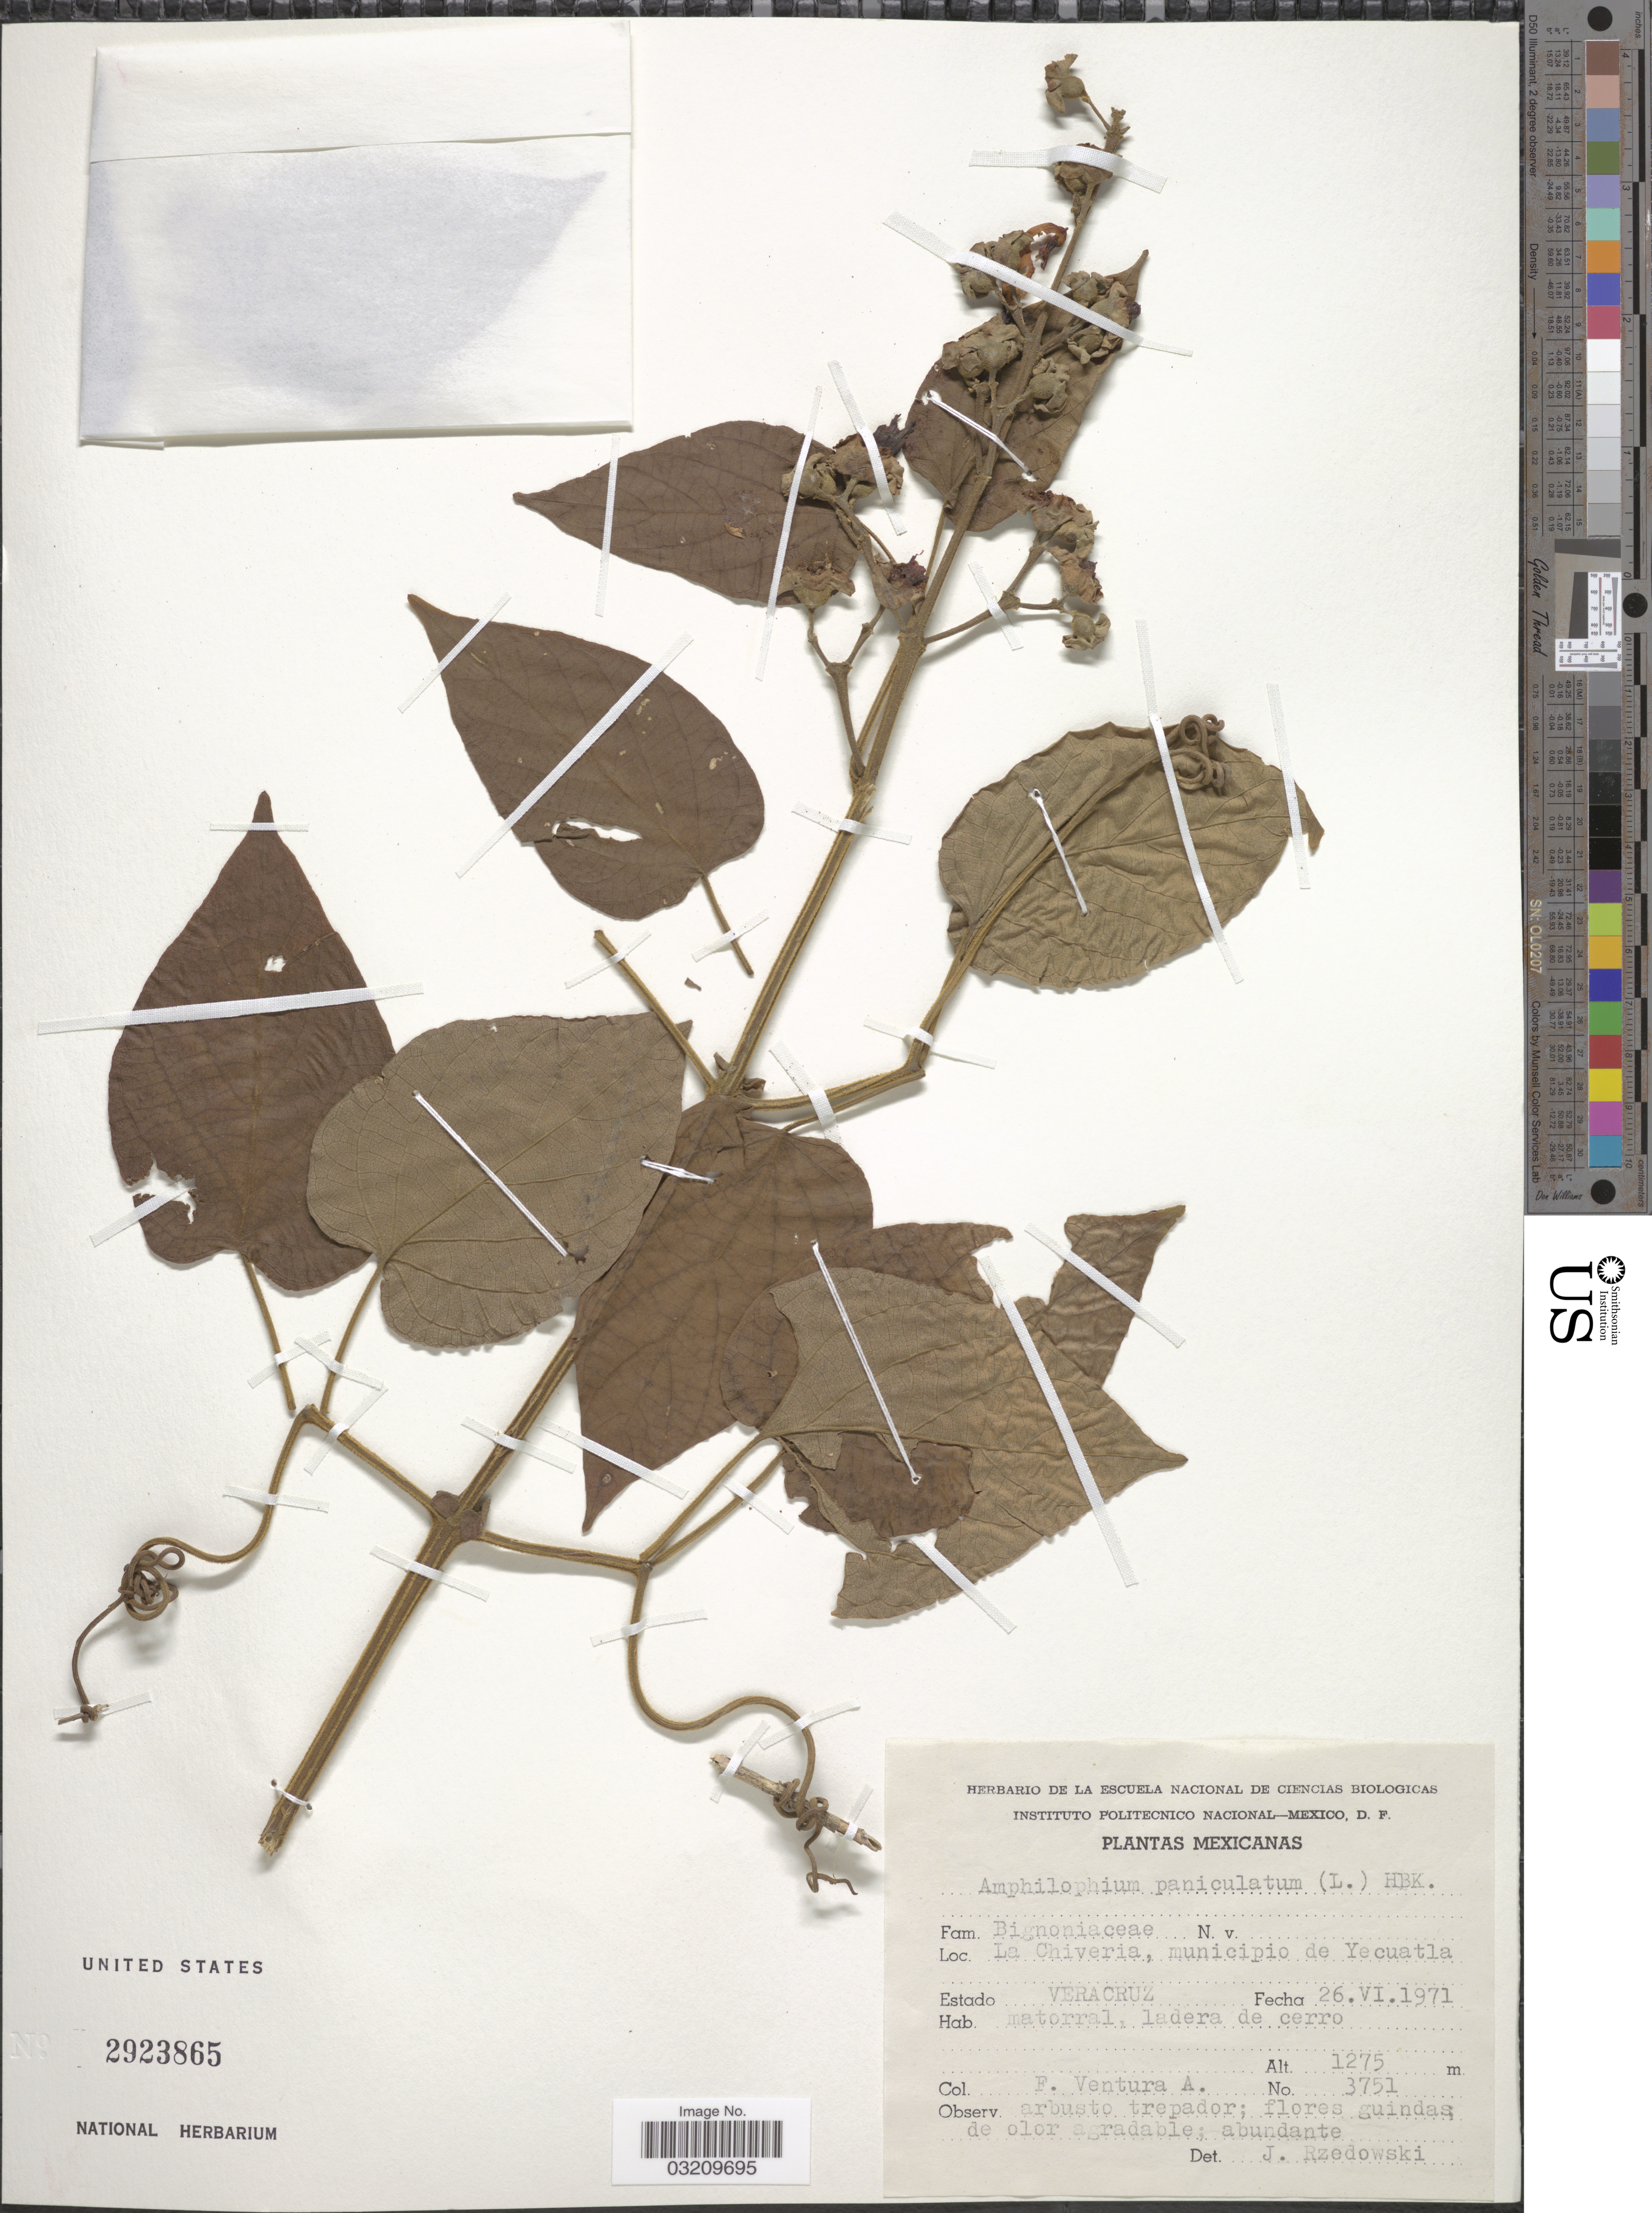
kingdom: Plantae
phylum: Tracheophyta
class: Magnoliopsida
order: Lamiales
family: Bignoniaceae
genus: Amphilophium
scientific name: Amphilophium paniculatum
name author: (L.) Kunth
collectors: F. Ventura A.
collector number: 3751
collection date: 1971-06-26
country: Mexico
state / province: Veracruz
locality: La Chiveria, municipio de Yecautla. Estado Veracruz.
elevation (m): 1275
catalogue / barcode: US 2923865